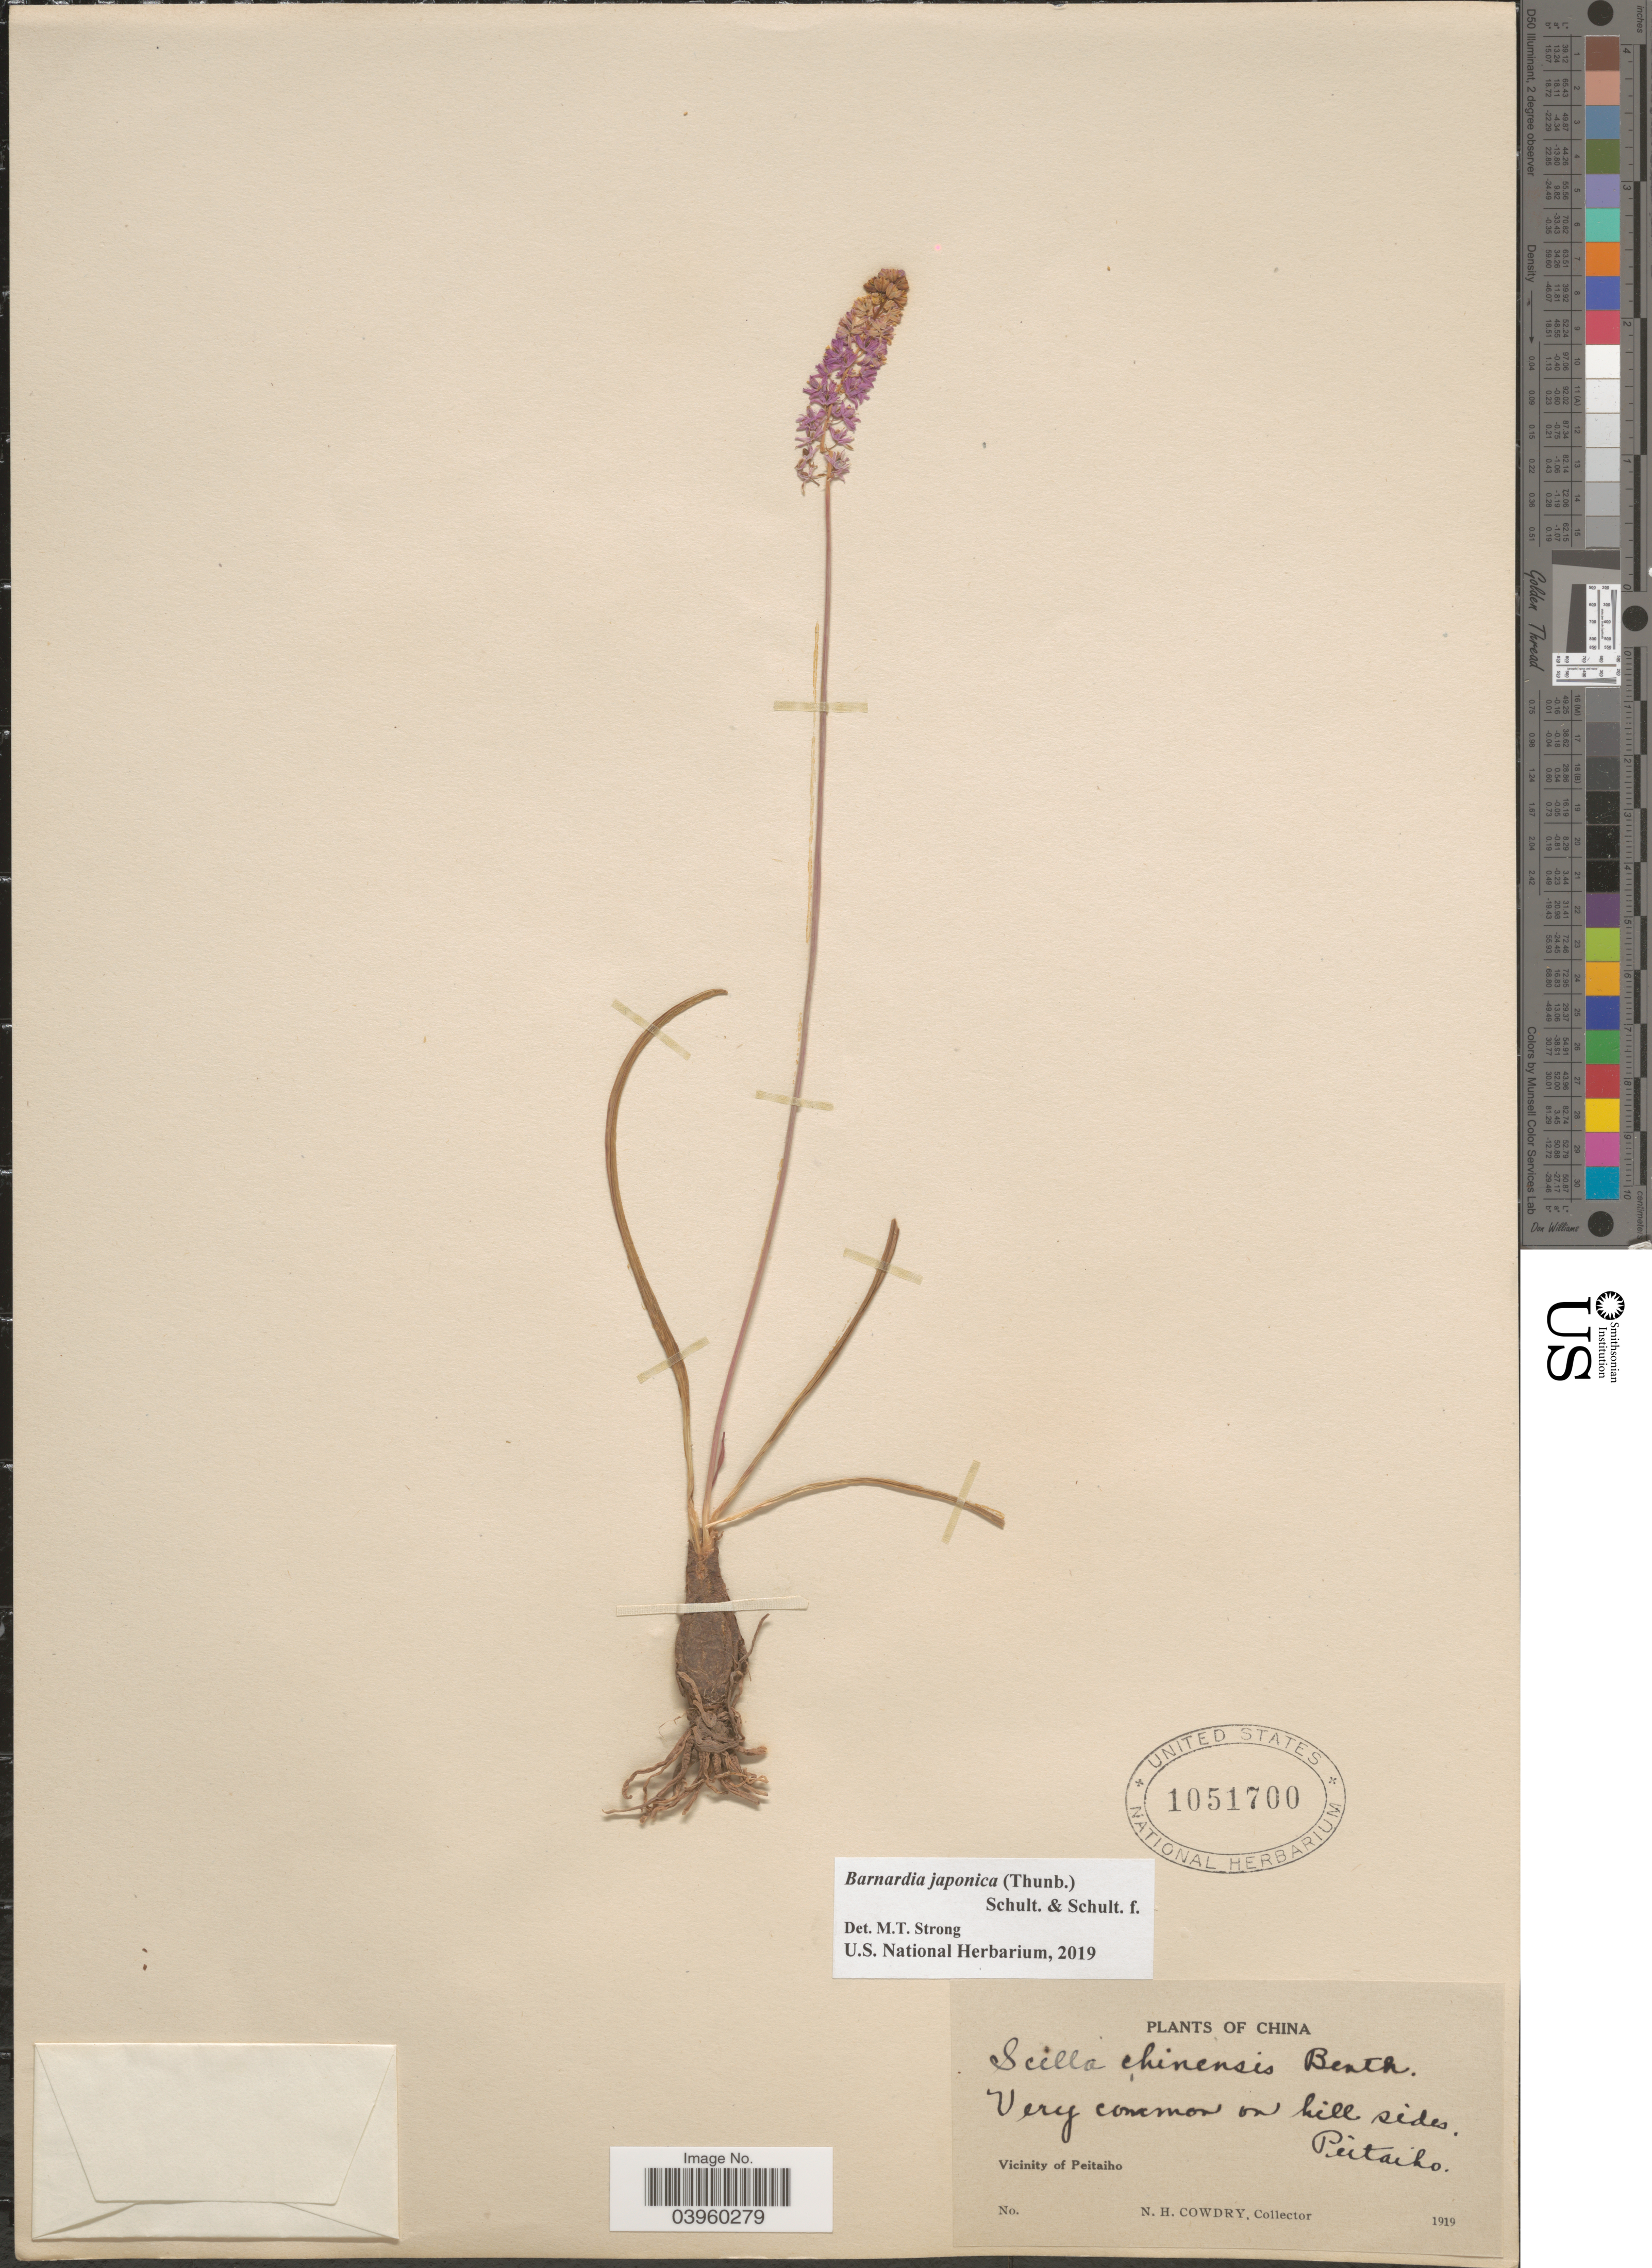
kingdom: Plantae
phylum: Tracheophyta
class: Liliopsida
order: Asparagales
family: Asparagaceae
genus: Barnardia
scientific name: Barnardia japonica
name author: (Thunb.) Schult. & Schult. f.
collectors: N. H. Cowdry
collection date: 1919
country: China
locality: Very common on hill sides. Peitaiho. Vicinity of Peitaiho.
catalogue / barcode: US 1051700